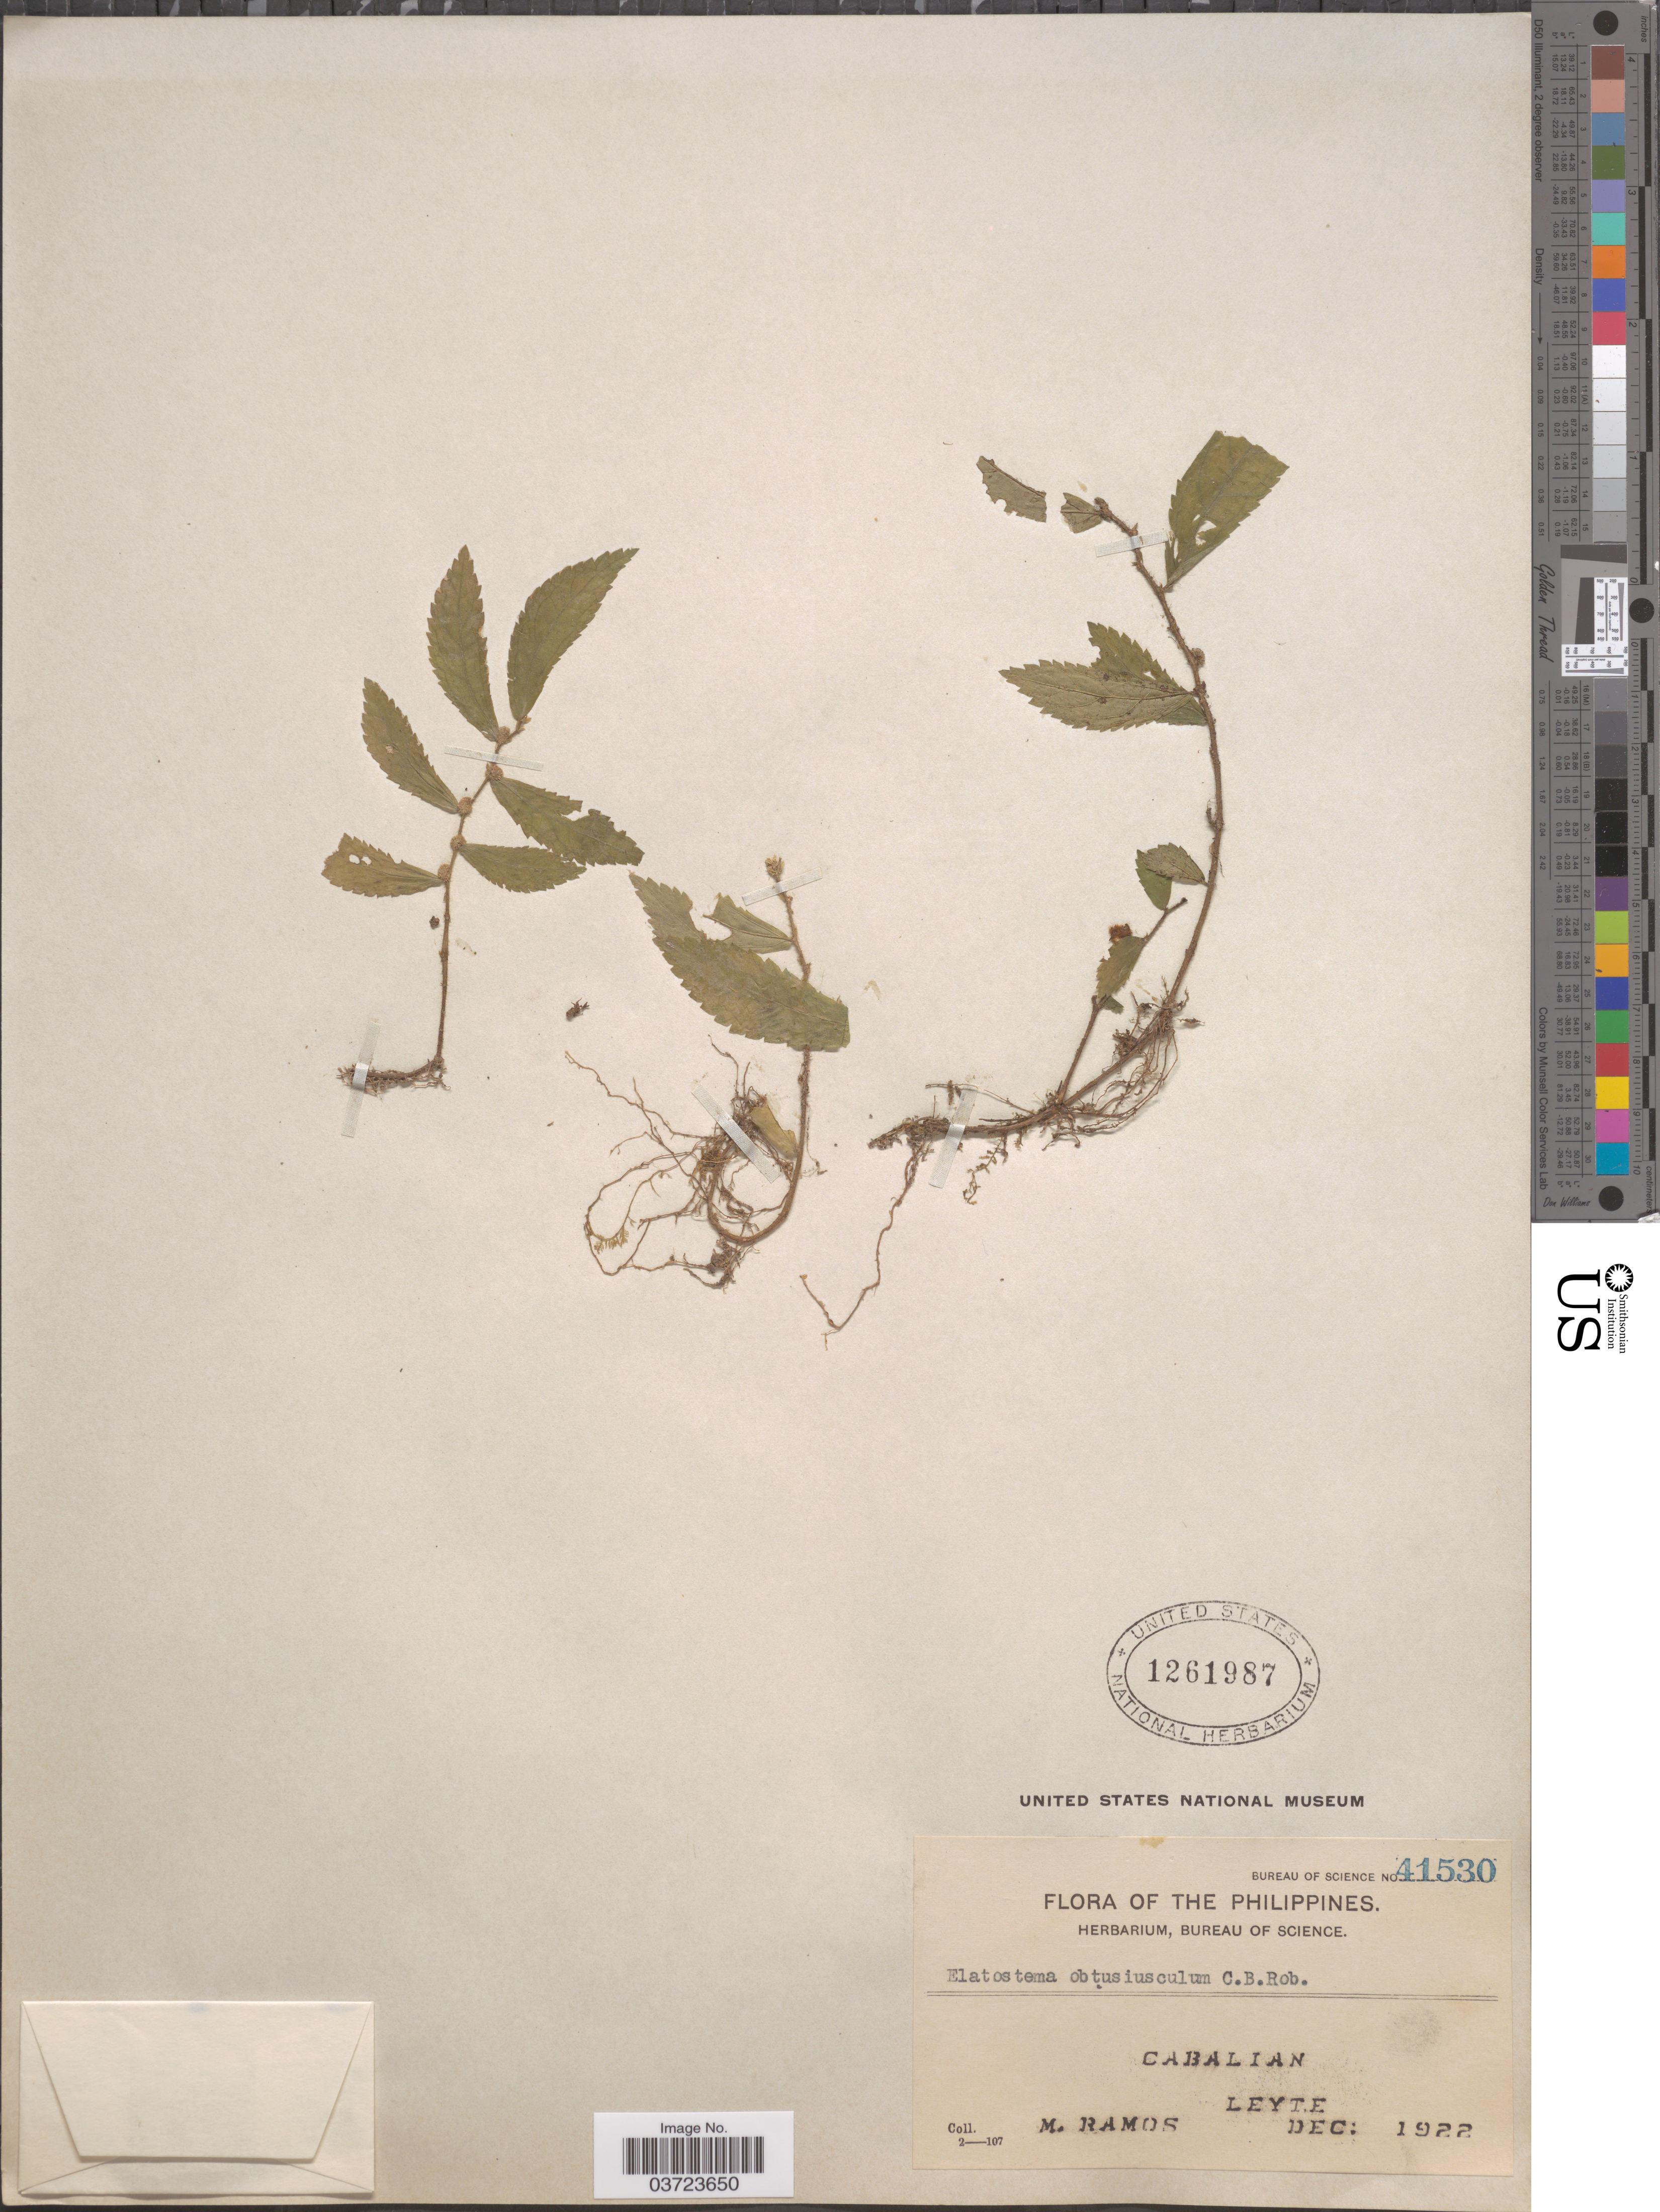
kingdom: Plantae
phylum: Tracheophyta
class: Magnoliopsida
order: Rosales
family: Urticaceae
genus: Elatostema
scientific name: Elatostema obtusiusculum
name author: C.B. Rob.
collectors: M. Ramos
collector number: Bureau of Science 41530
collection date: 1922-12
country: Philippines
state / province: Eastern Visayas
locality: Cabalian. Leyte.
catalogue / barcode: US 1261987